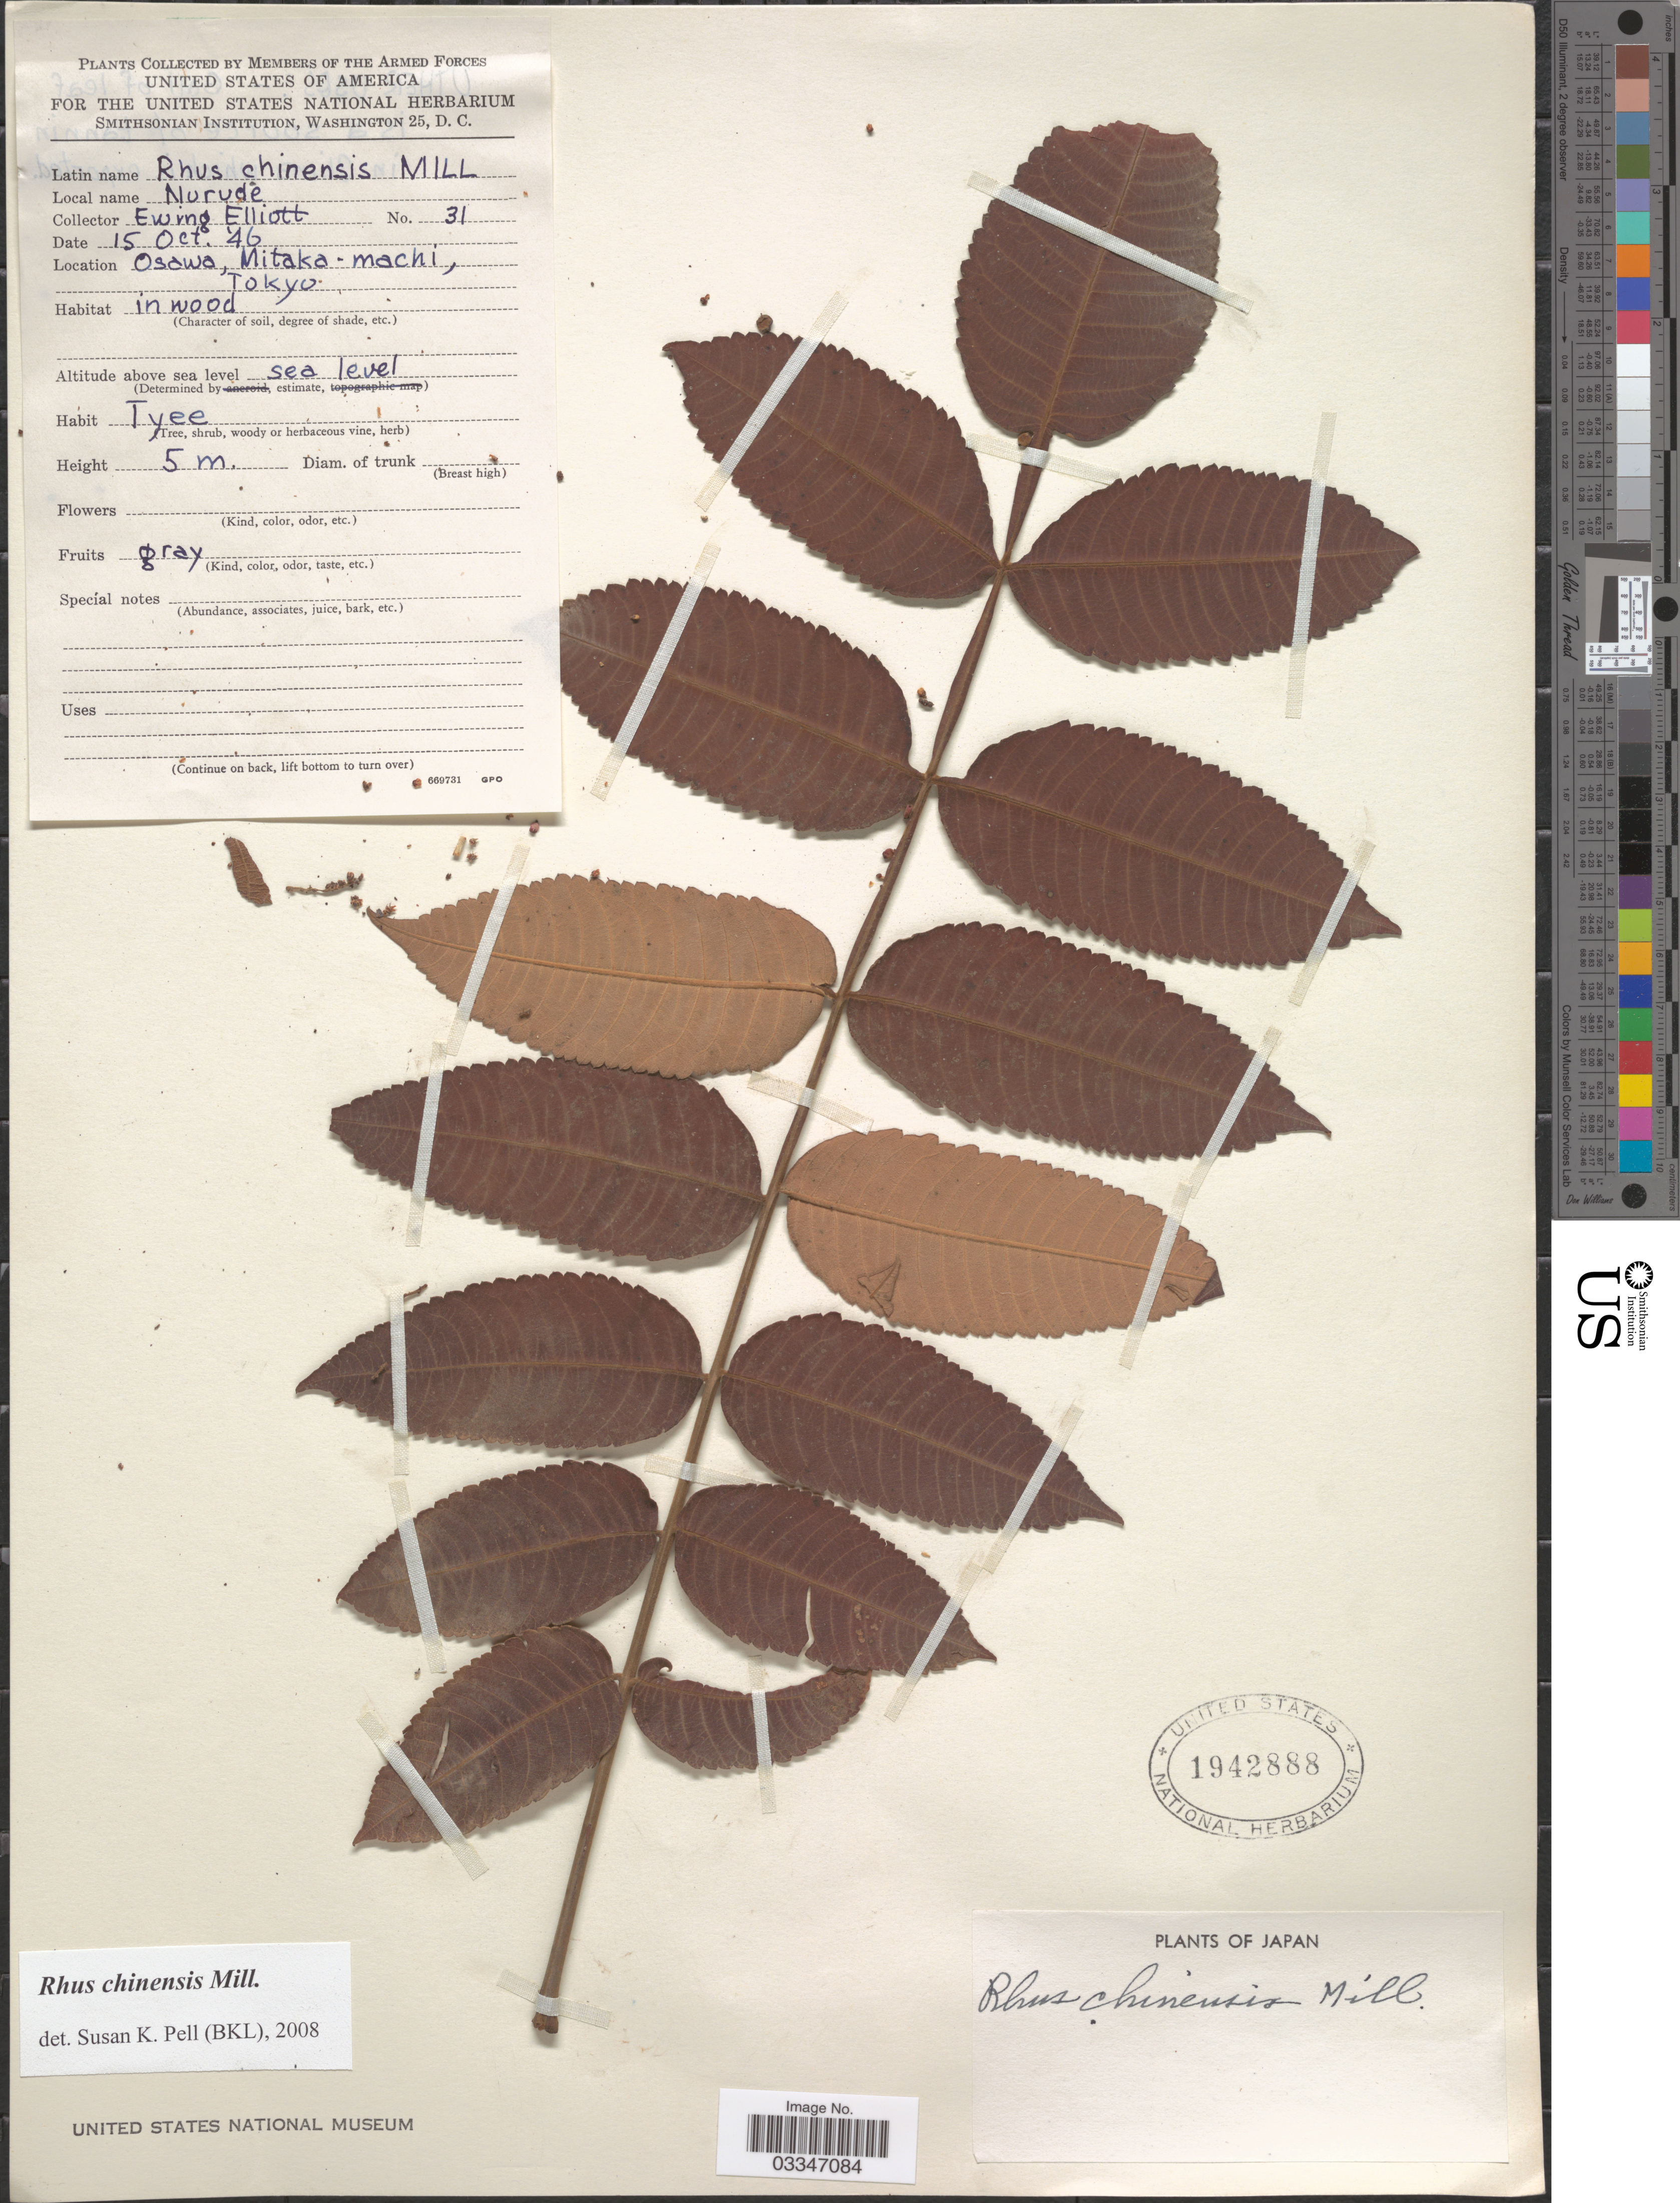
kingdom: Plantae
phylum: Tracheophyta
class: Magnoliopsida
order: Sapindales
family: Anacardiaceae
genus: Rhus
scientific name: Rhus chinensis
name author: Mill.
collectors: E. Elliott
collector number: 31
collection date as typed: Transcribed d/m/y: 15/10/46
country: Japan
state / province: Tokyo, Federal City of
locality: Osawa, Mitaka - machi, Tokyo.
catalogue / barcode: US 1942888